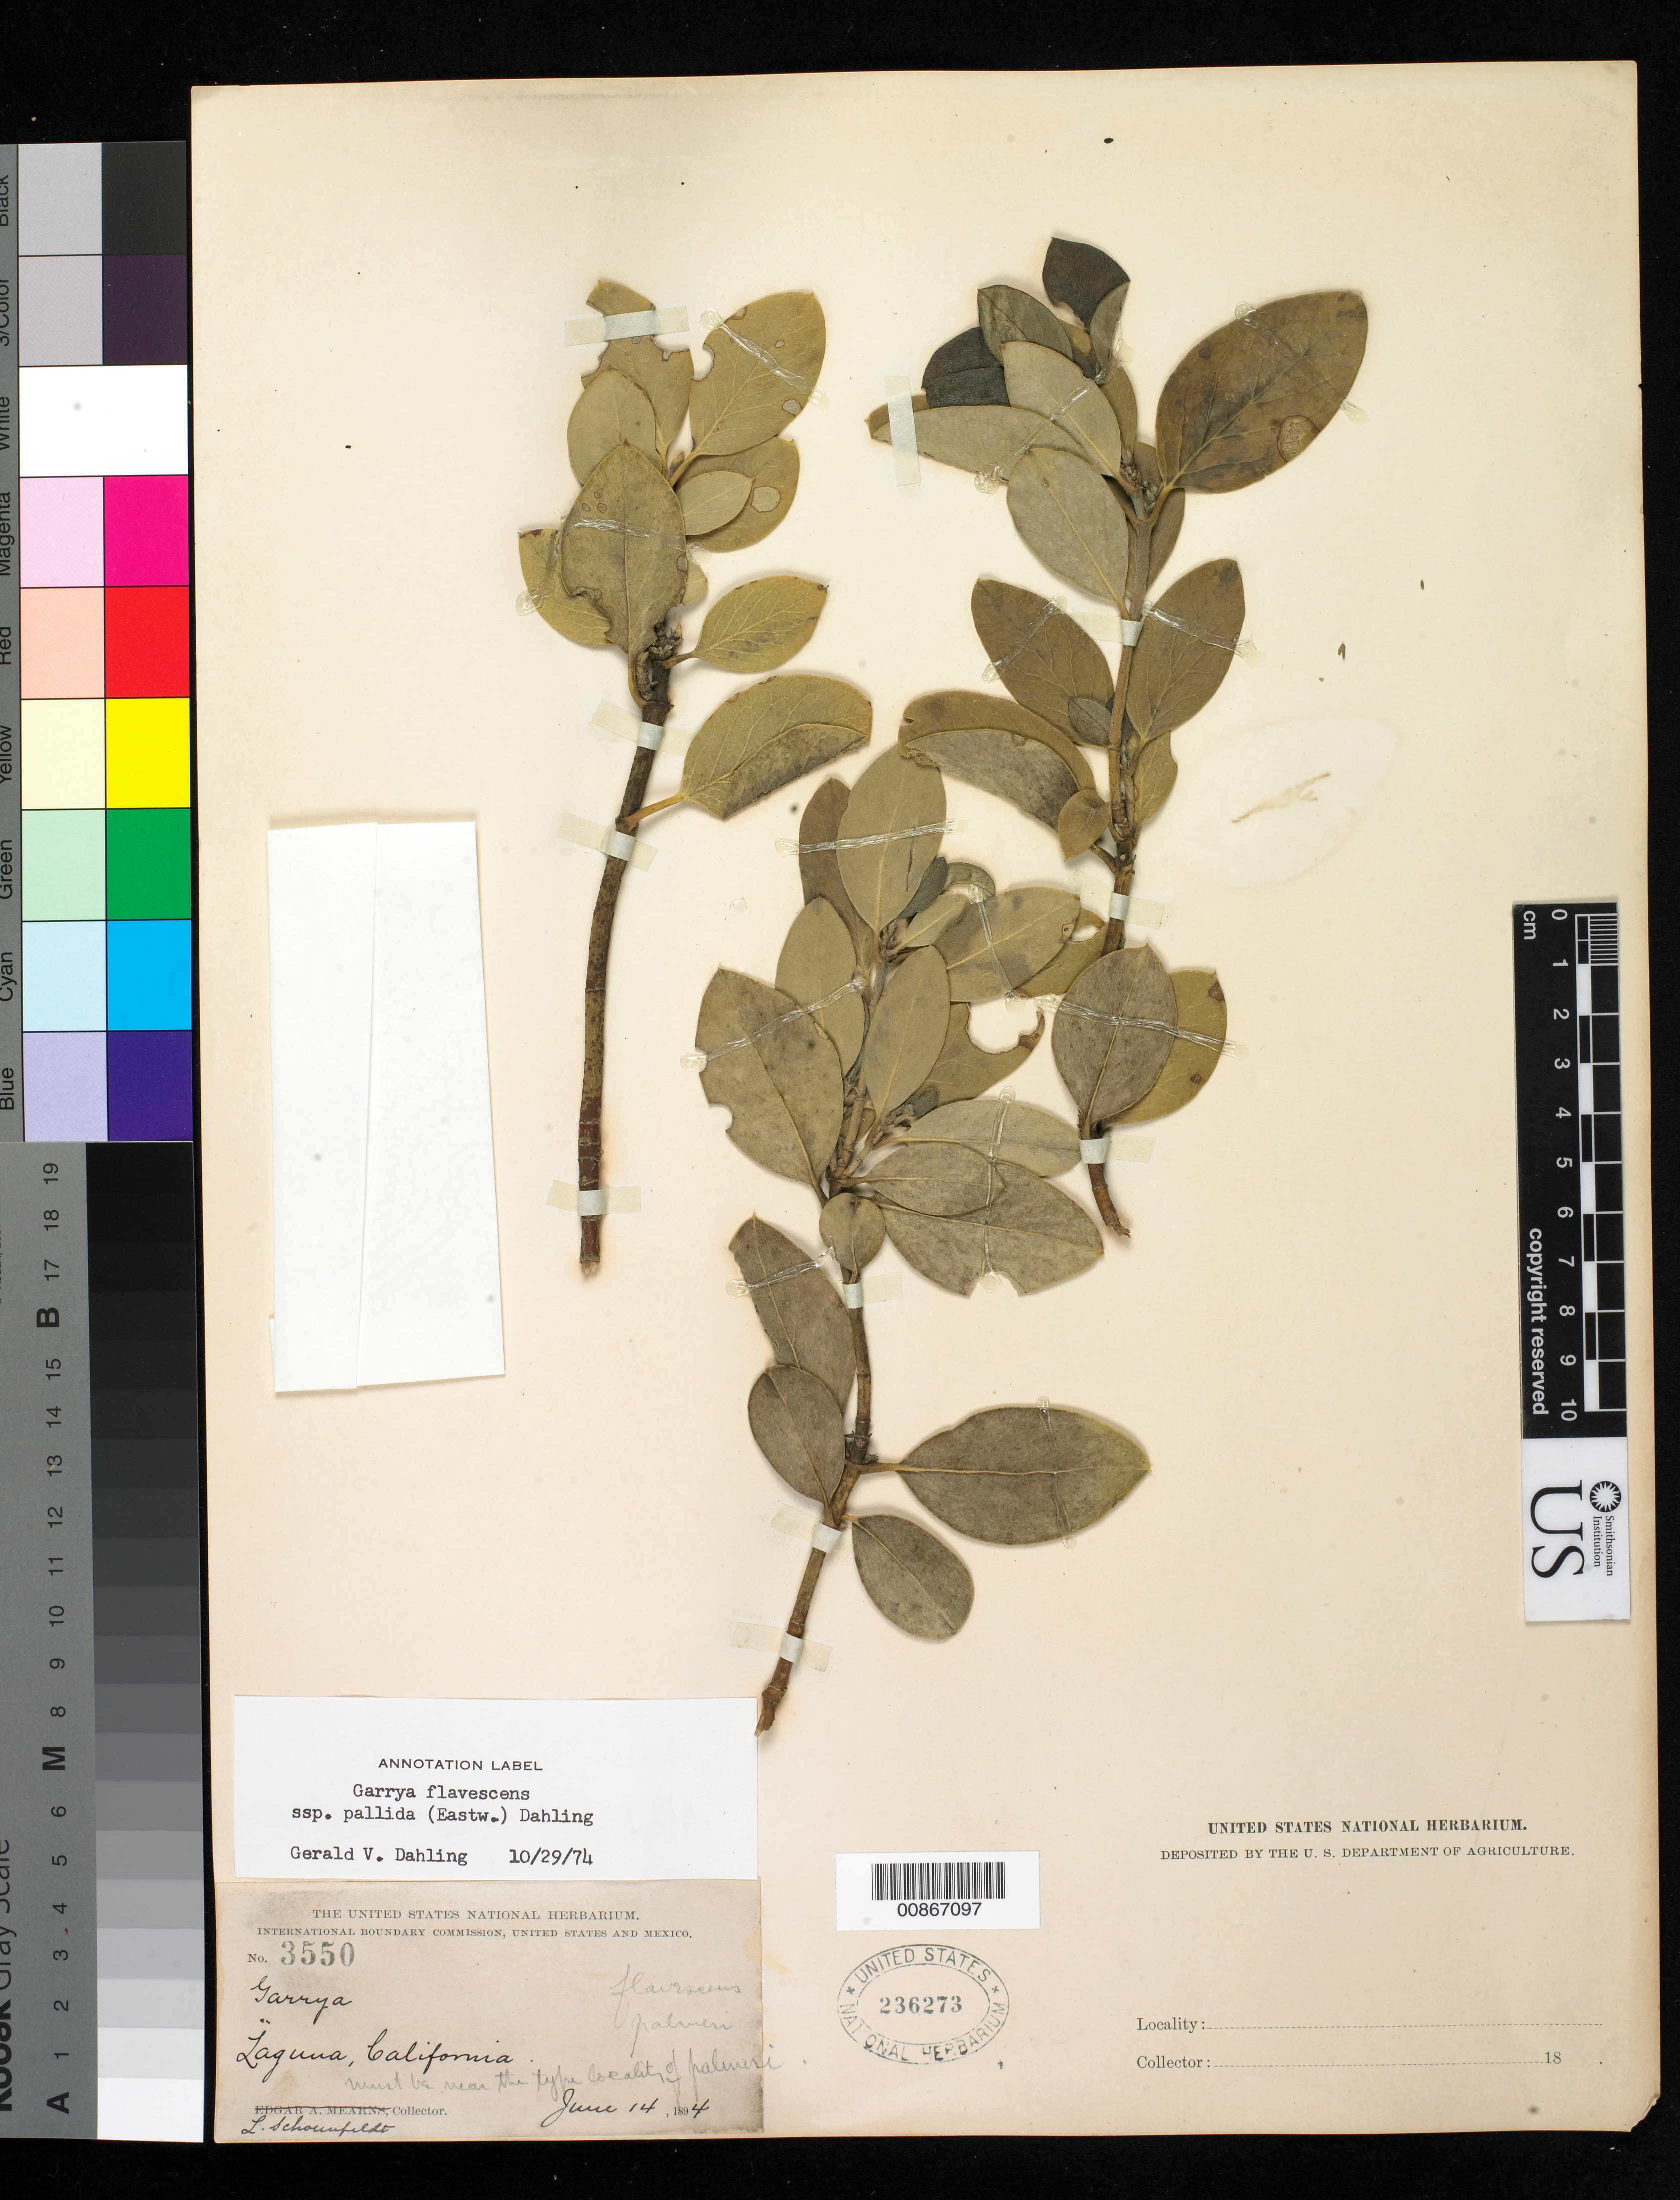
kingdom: Plantae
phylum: Tracheophyta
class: Magnoliopsida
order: Garryales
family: Garryaceae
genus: Garrya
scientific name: Garrya flavescens subsp. pallida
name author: (Eastw.) Bacig. ex Ewan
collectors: L. Schoenfeldt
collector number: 3550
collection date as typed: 14 Jun 1894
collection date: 1894-06-14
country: United States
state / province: California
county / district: Orange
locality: Laguna, California.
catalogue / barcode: US 236273